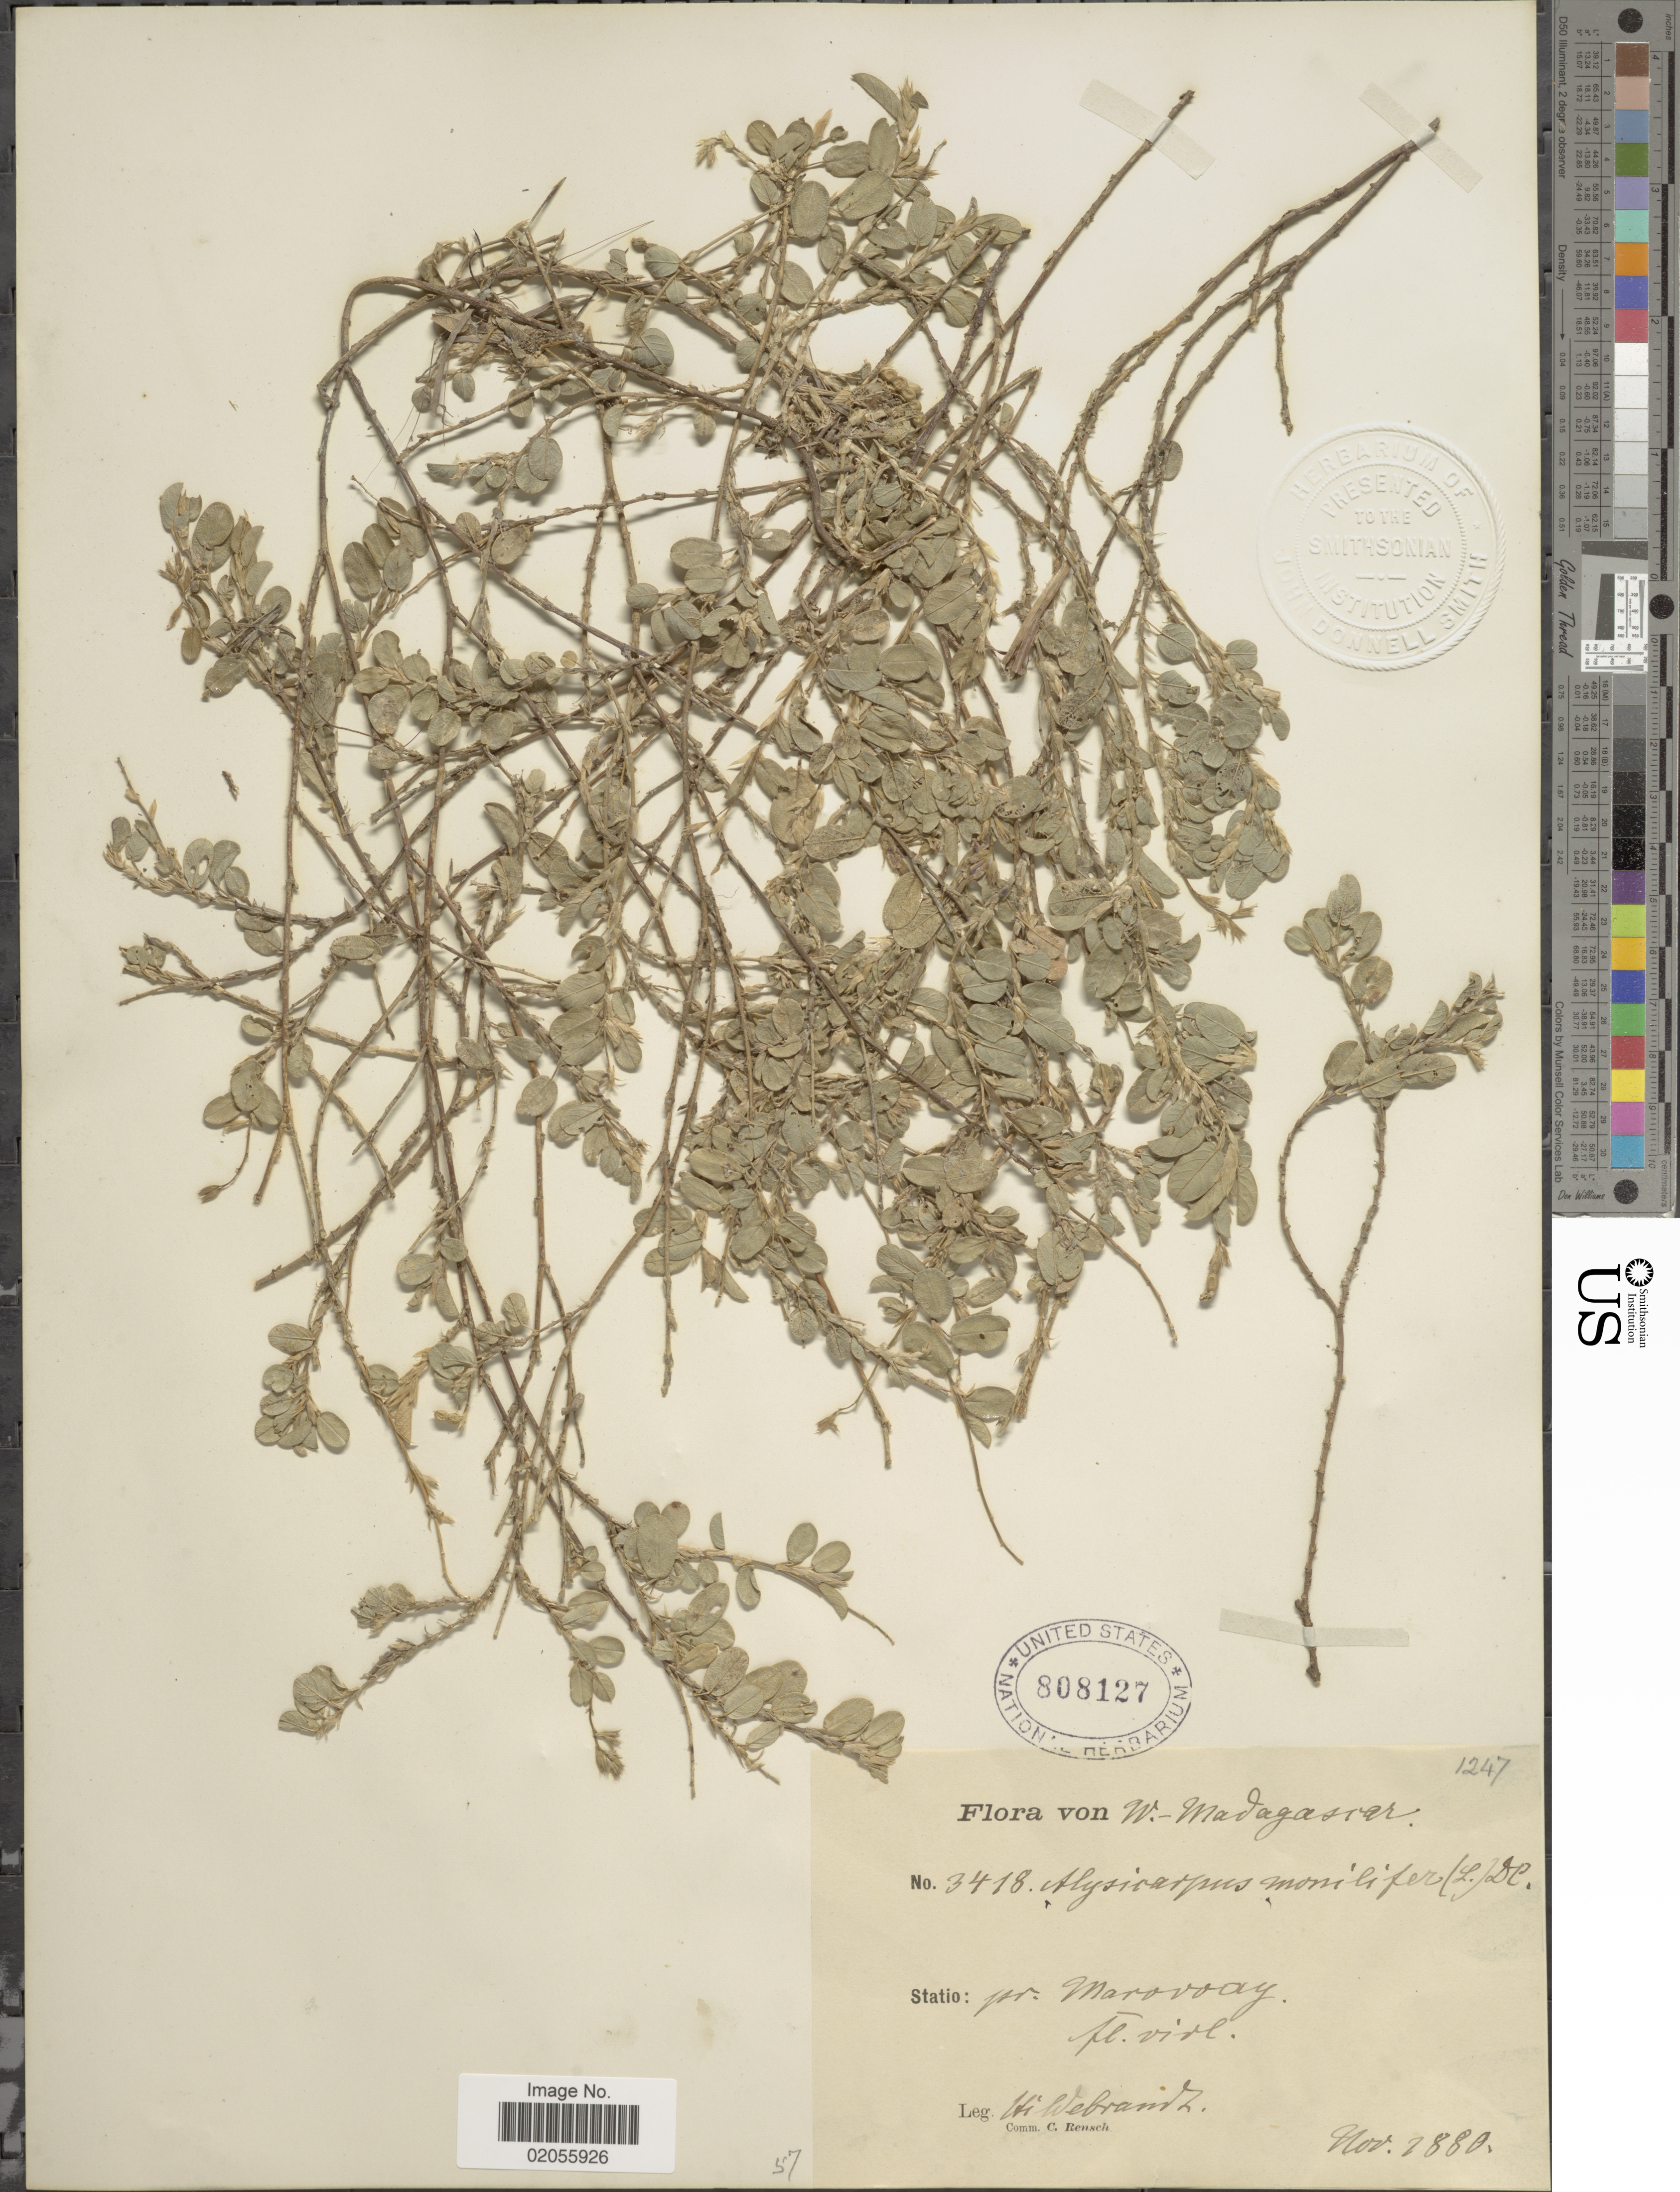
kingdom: Plantae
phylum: Tracheophyta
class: Magnoliopsida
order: Fabales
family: Fabaceae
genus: Alysicarpus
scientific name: Alysicarpus monilifer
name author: (L.) DC.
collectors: J. Hildebrandt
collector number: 1247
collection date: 1880-11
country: Madagascar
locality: W. Madagascar, pr. Marovoay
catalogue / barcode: US 808127